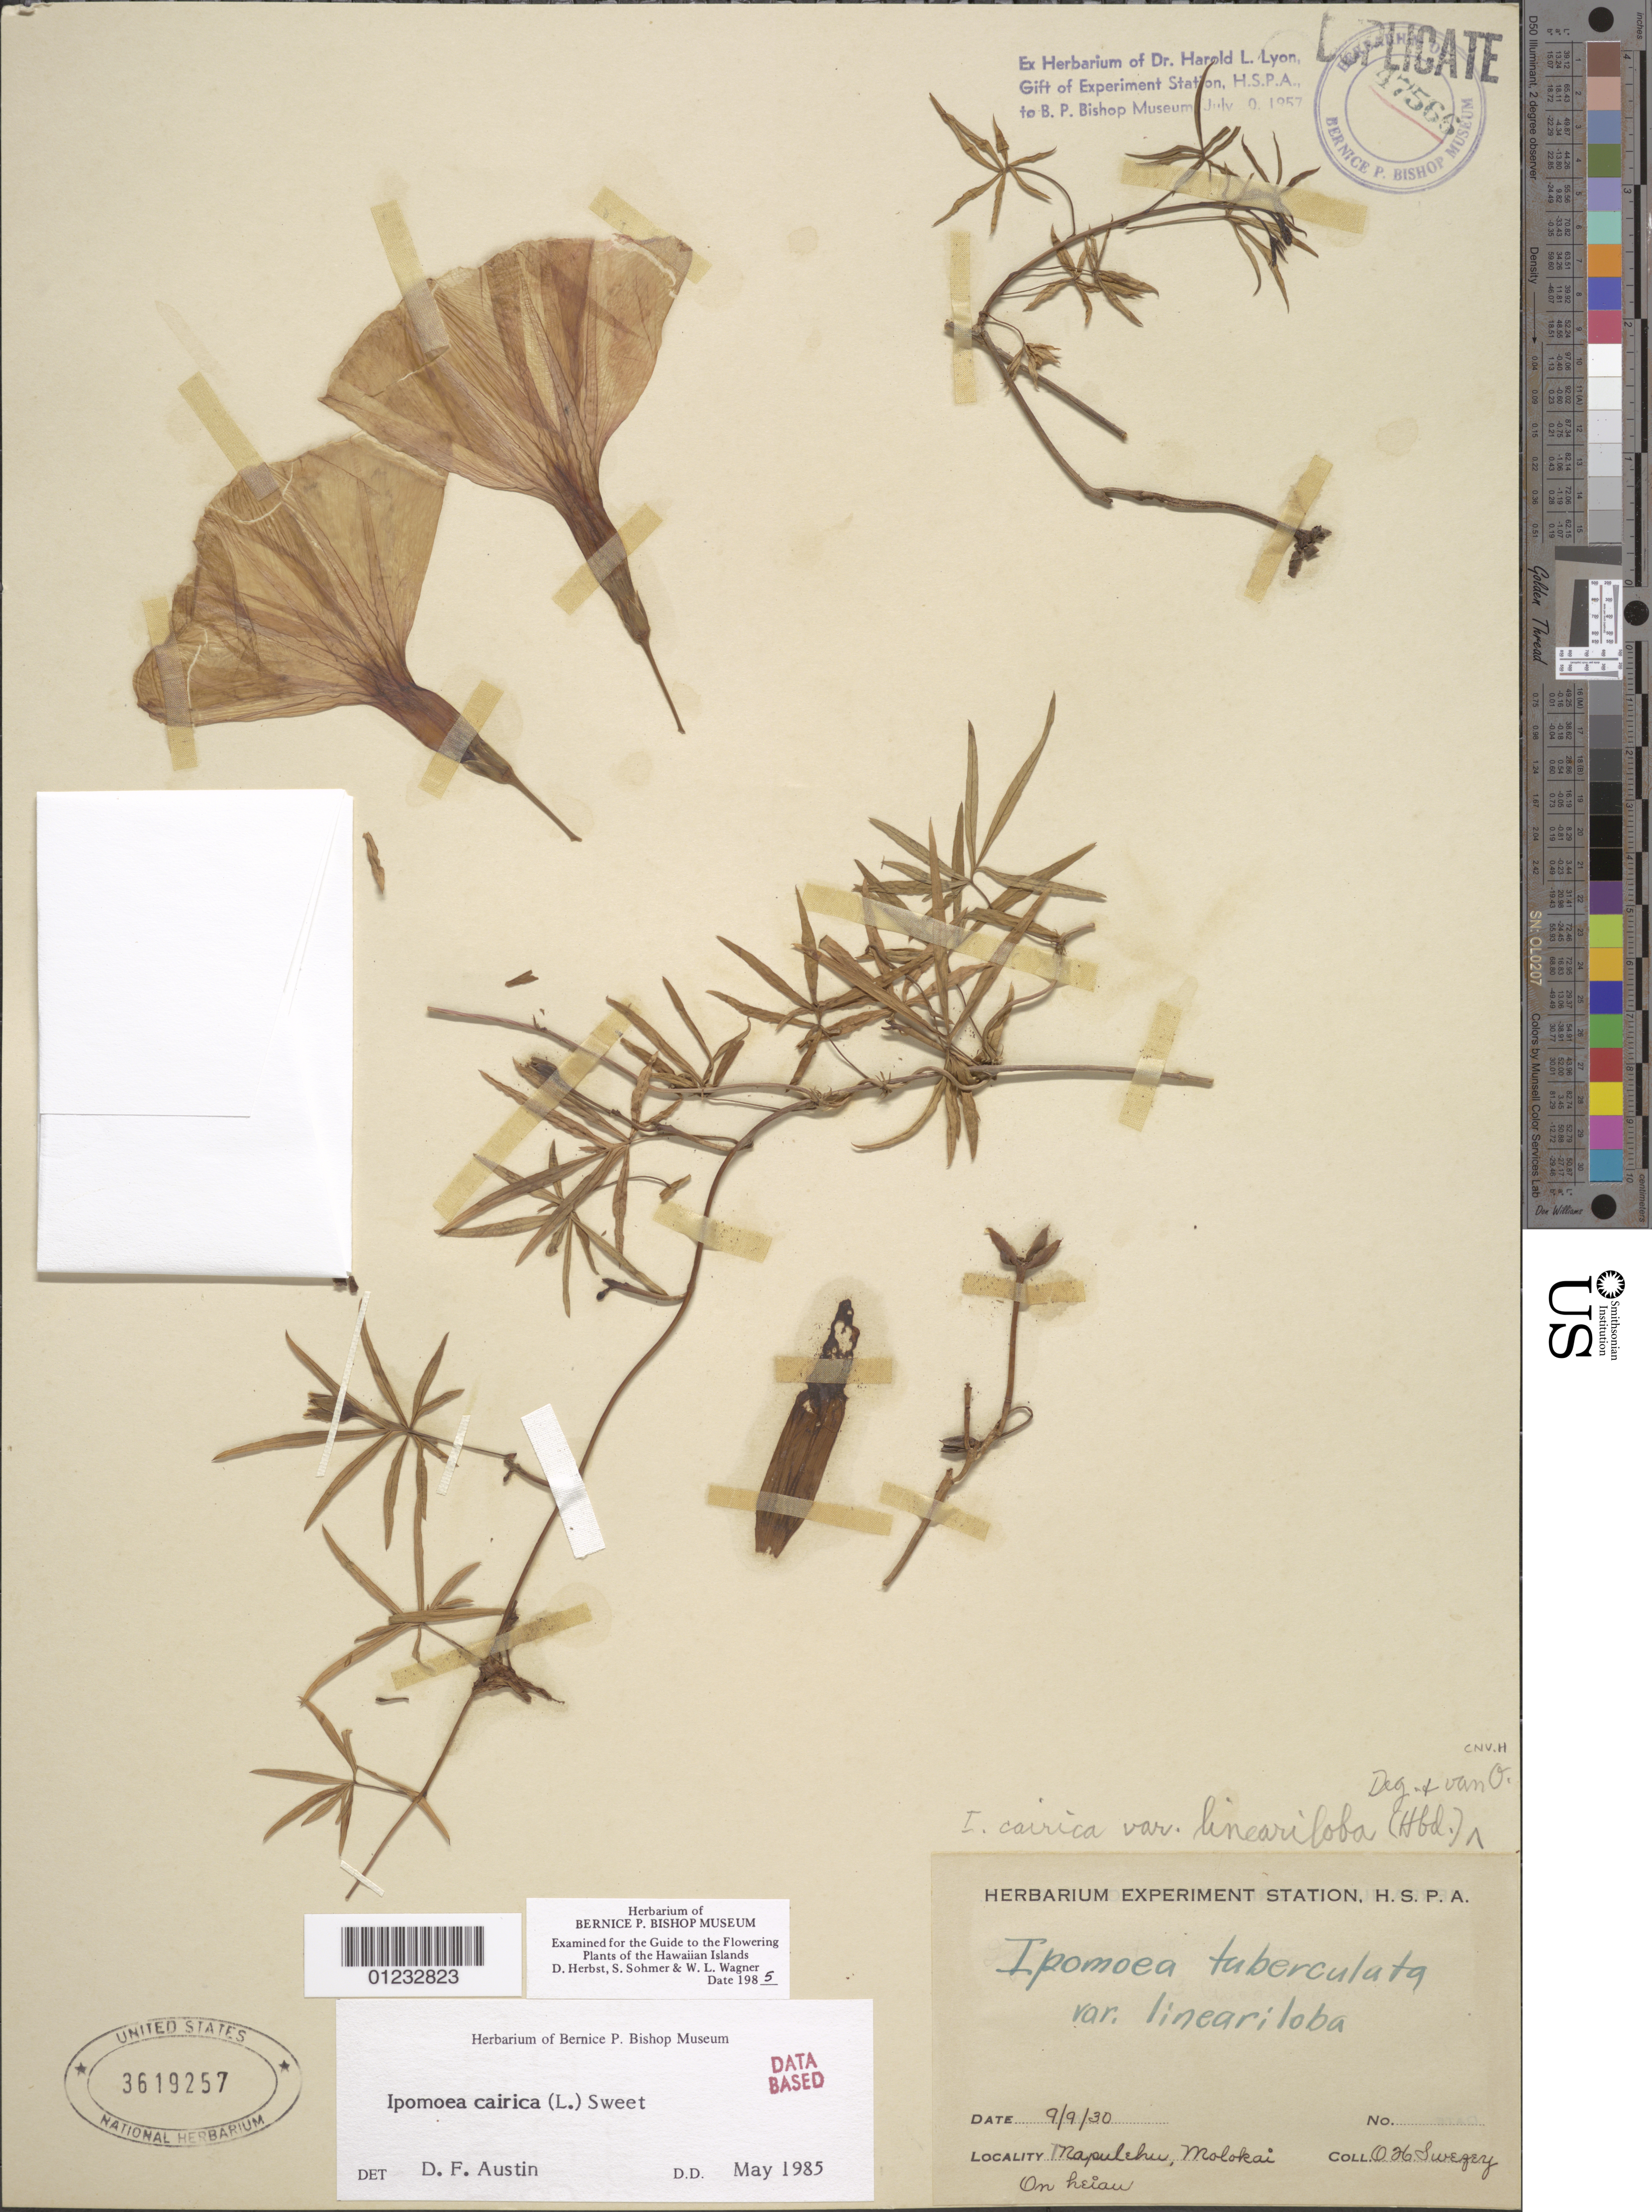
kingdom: Plantae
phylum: Tracheophyta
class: Magnoliopsida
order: Solanales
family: Convolvulaceae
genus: Ipomoea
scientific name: Ipomoea cairica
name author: (L.) Sweet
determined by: Austin, D. F.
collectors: O. H. Swezey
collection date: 1930-09-09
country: United States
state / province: Hawaii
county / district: Maui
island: Moloka'i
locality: Napulehu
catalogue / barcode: US 3619257